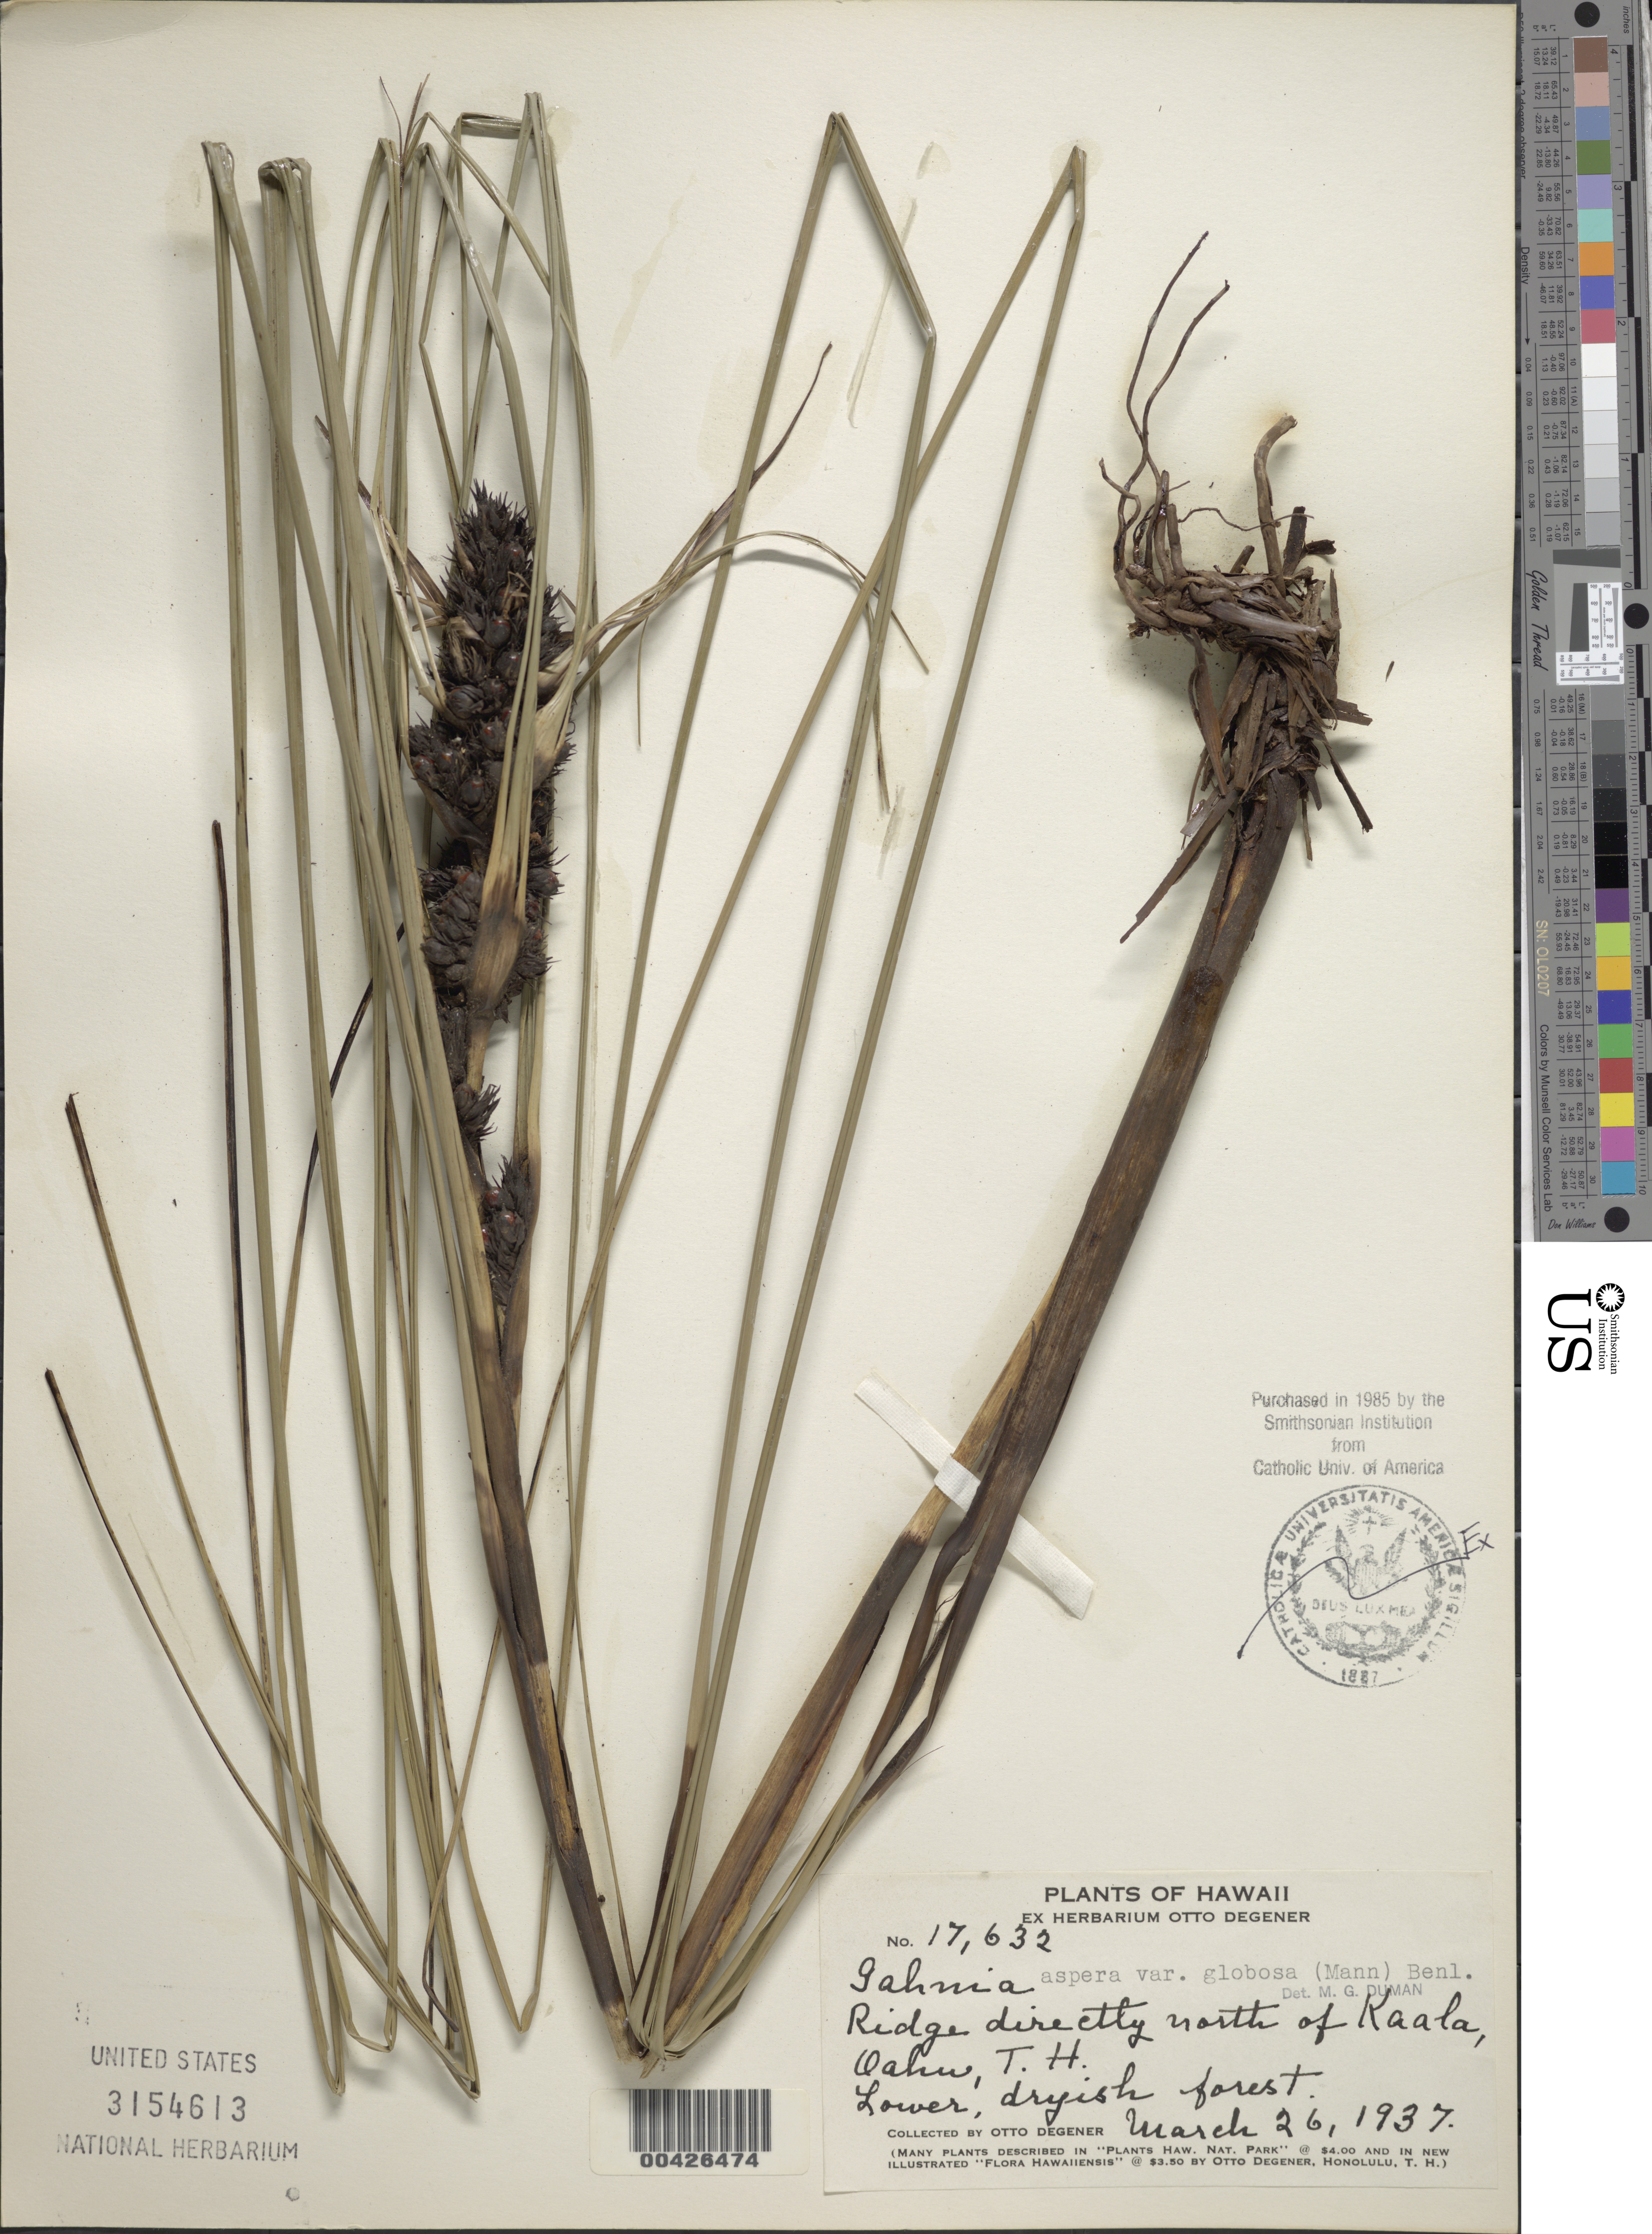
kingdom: Plantae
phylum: Tracheophyta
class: Liliopsida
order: Poales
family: Cyperaceae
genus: Gahnia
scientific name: Gahnia aspera subsp. globosa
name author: (H. Mann) J. Kern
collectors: O. Degener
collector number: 17632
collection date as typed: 26 Mar 1937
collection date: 1937-03-26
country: United States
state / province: Hawaii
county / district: Honolulu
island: Oahu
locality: Ridge directly N of Kaala, Oahu, T.H.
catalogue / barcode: US 3154613